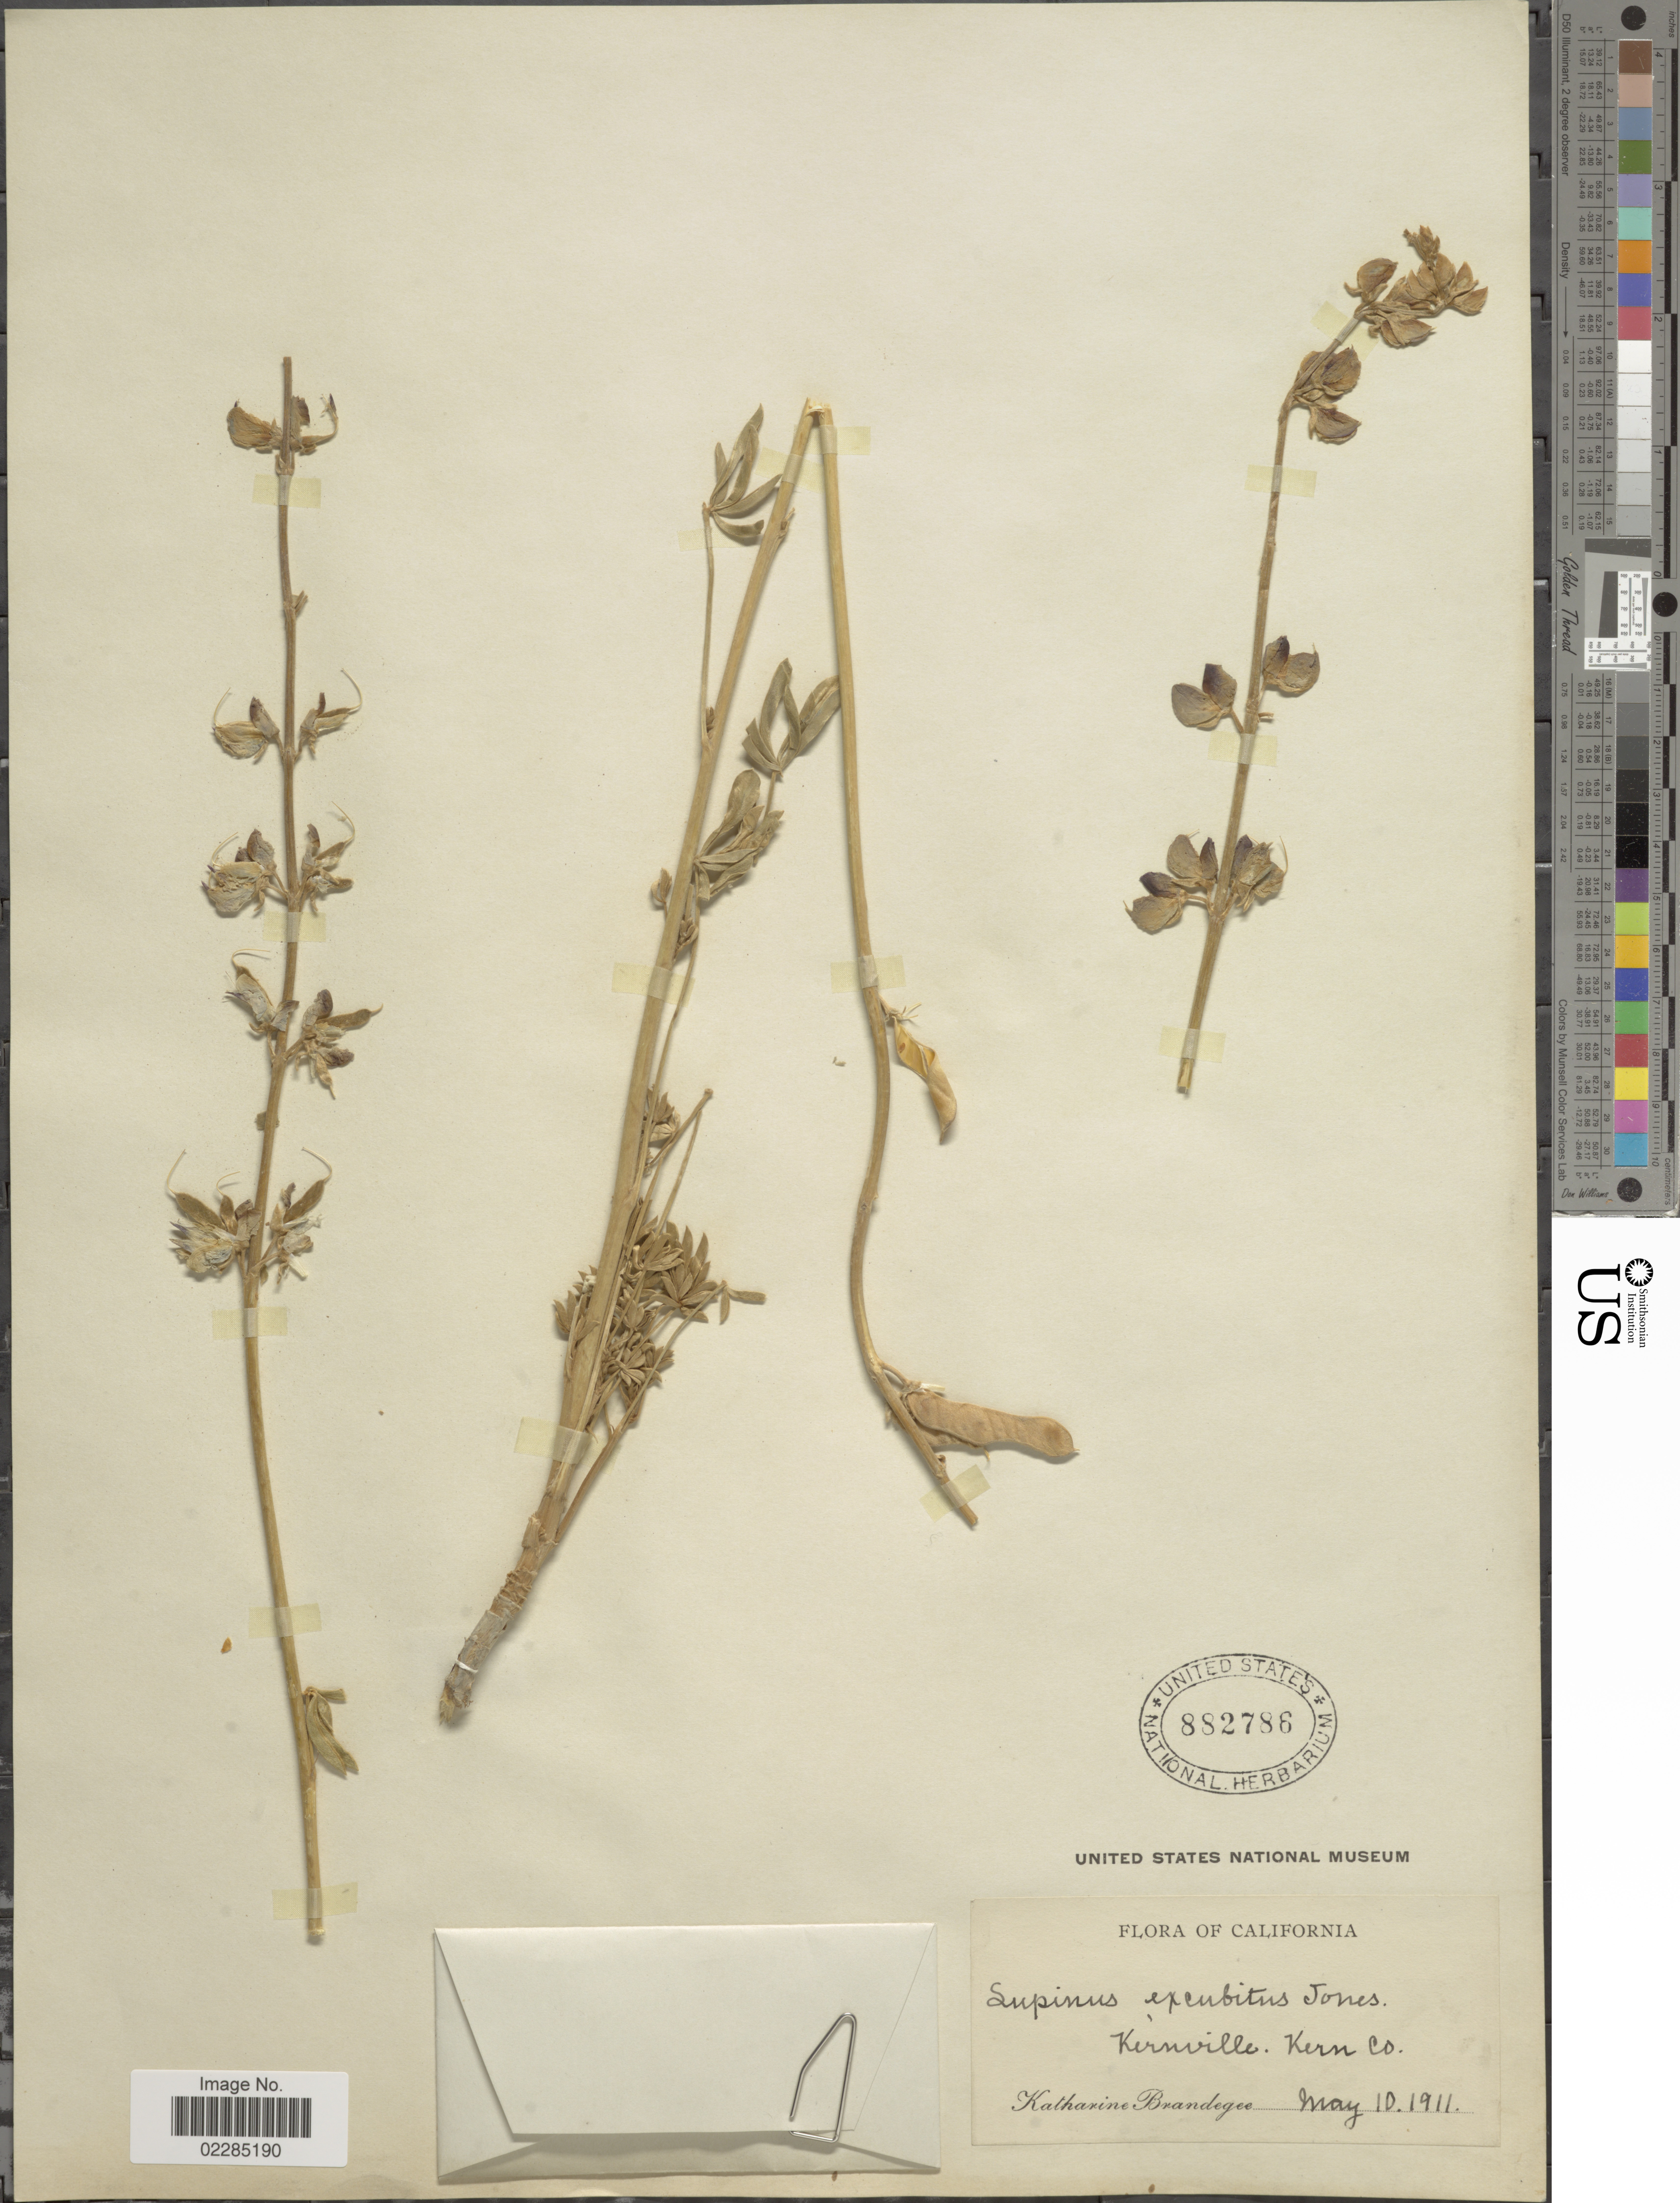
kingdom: Plantae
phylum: Tracheophyta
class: Magnoliopsida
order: Fabales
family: Fabaceae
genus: Lupinus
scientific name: Lupinus excubitus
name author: M.E. Jones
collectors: M. K. Brandegee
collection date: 1911-05-10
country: United States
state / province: California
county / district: Kern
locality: Kernville, Kern County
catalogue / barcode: US 882786